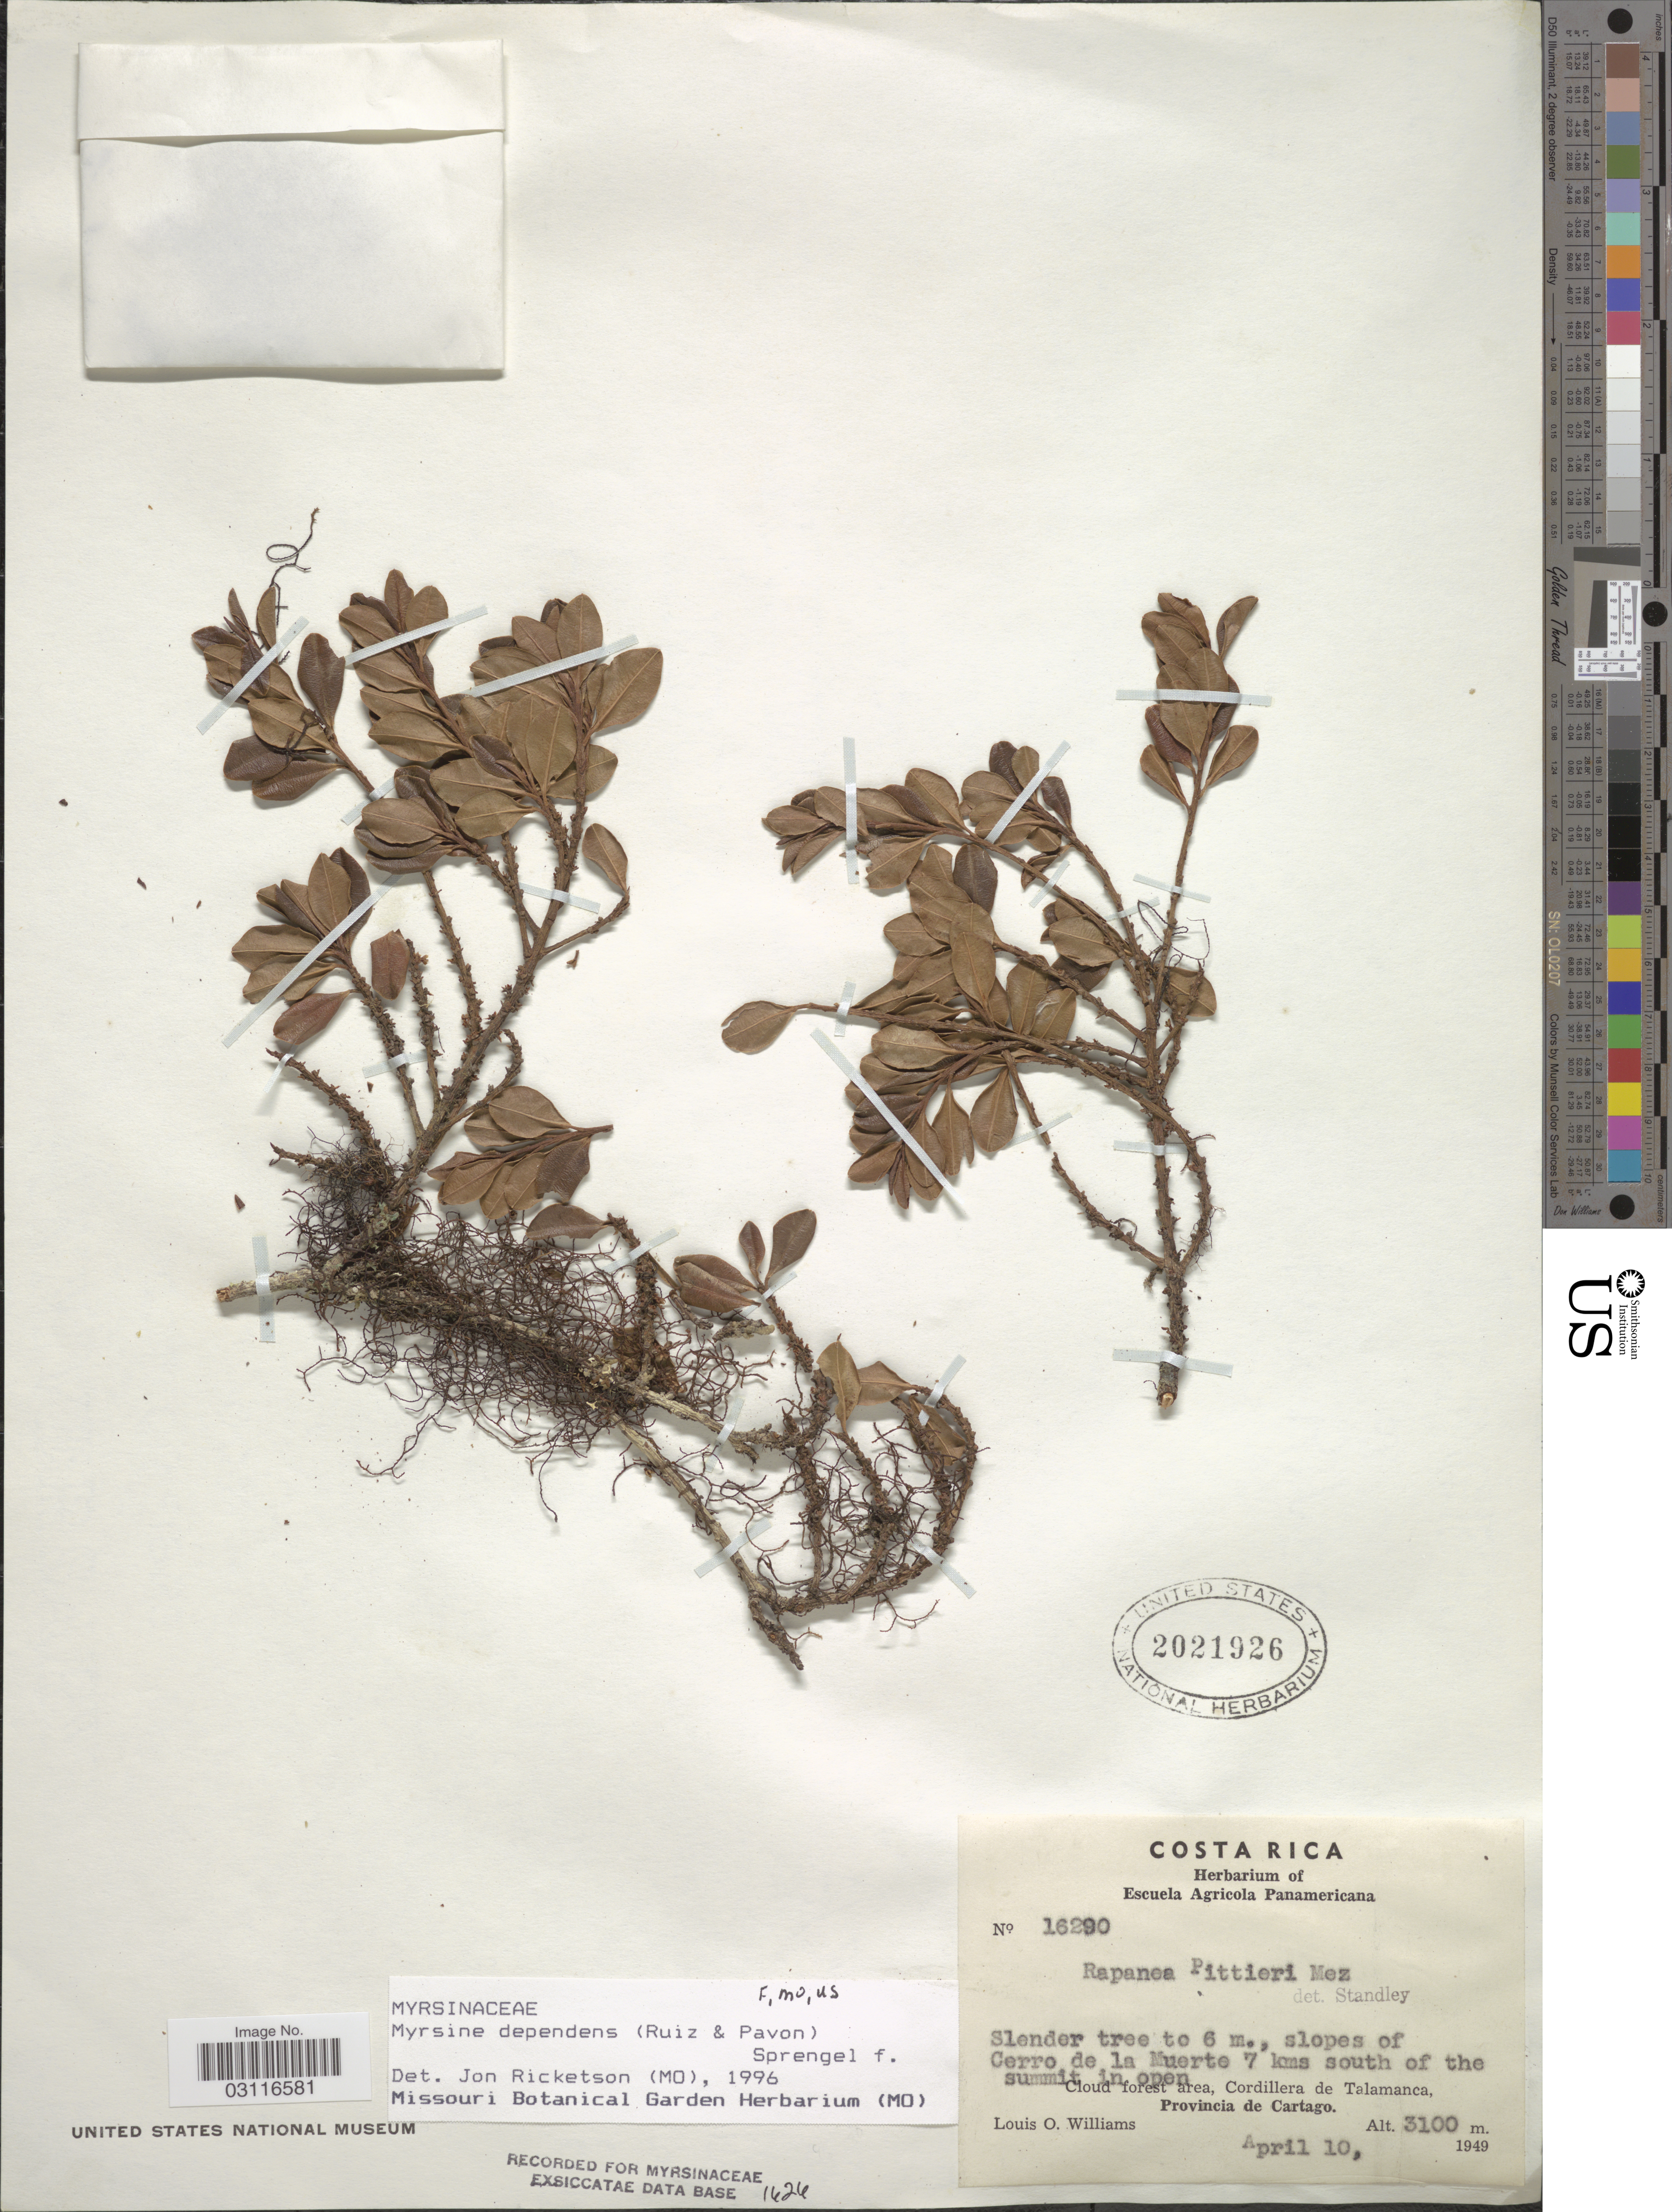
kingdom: Plantae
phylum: Tracheophyta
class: Magnoliopsida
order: Ericales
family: Primulaceae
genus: Myrsine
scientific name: Myrsine dependens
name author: (Ruiz & Pav.) Spreng.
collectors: L. O. Williams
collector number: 16290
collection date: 1949-04-10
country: Costa Rica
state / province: Cartago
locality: Slopes of Cerro de la Muerte 7 kms south of the summit in open cloud forest area, Cordillera de Talamanca.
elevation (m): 3100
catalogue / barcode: US 2021926